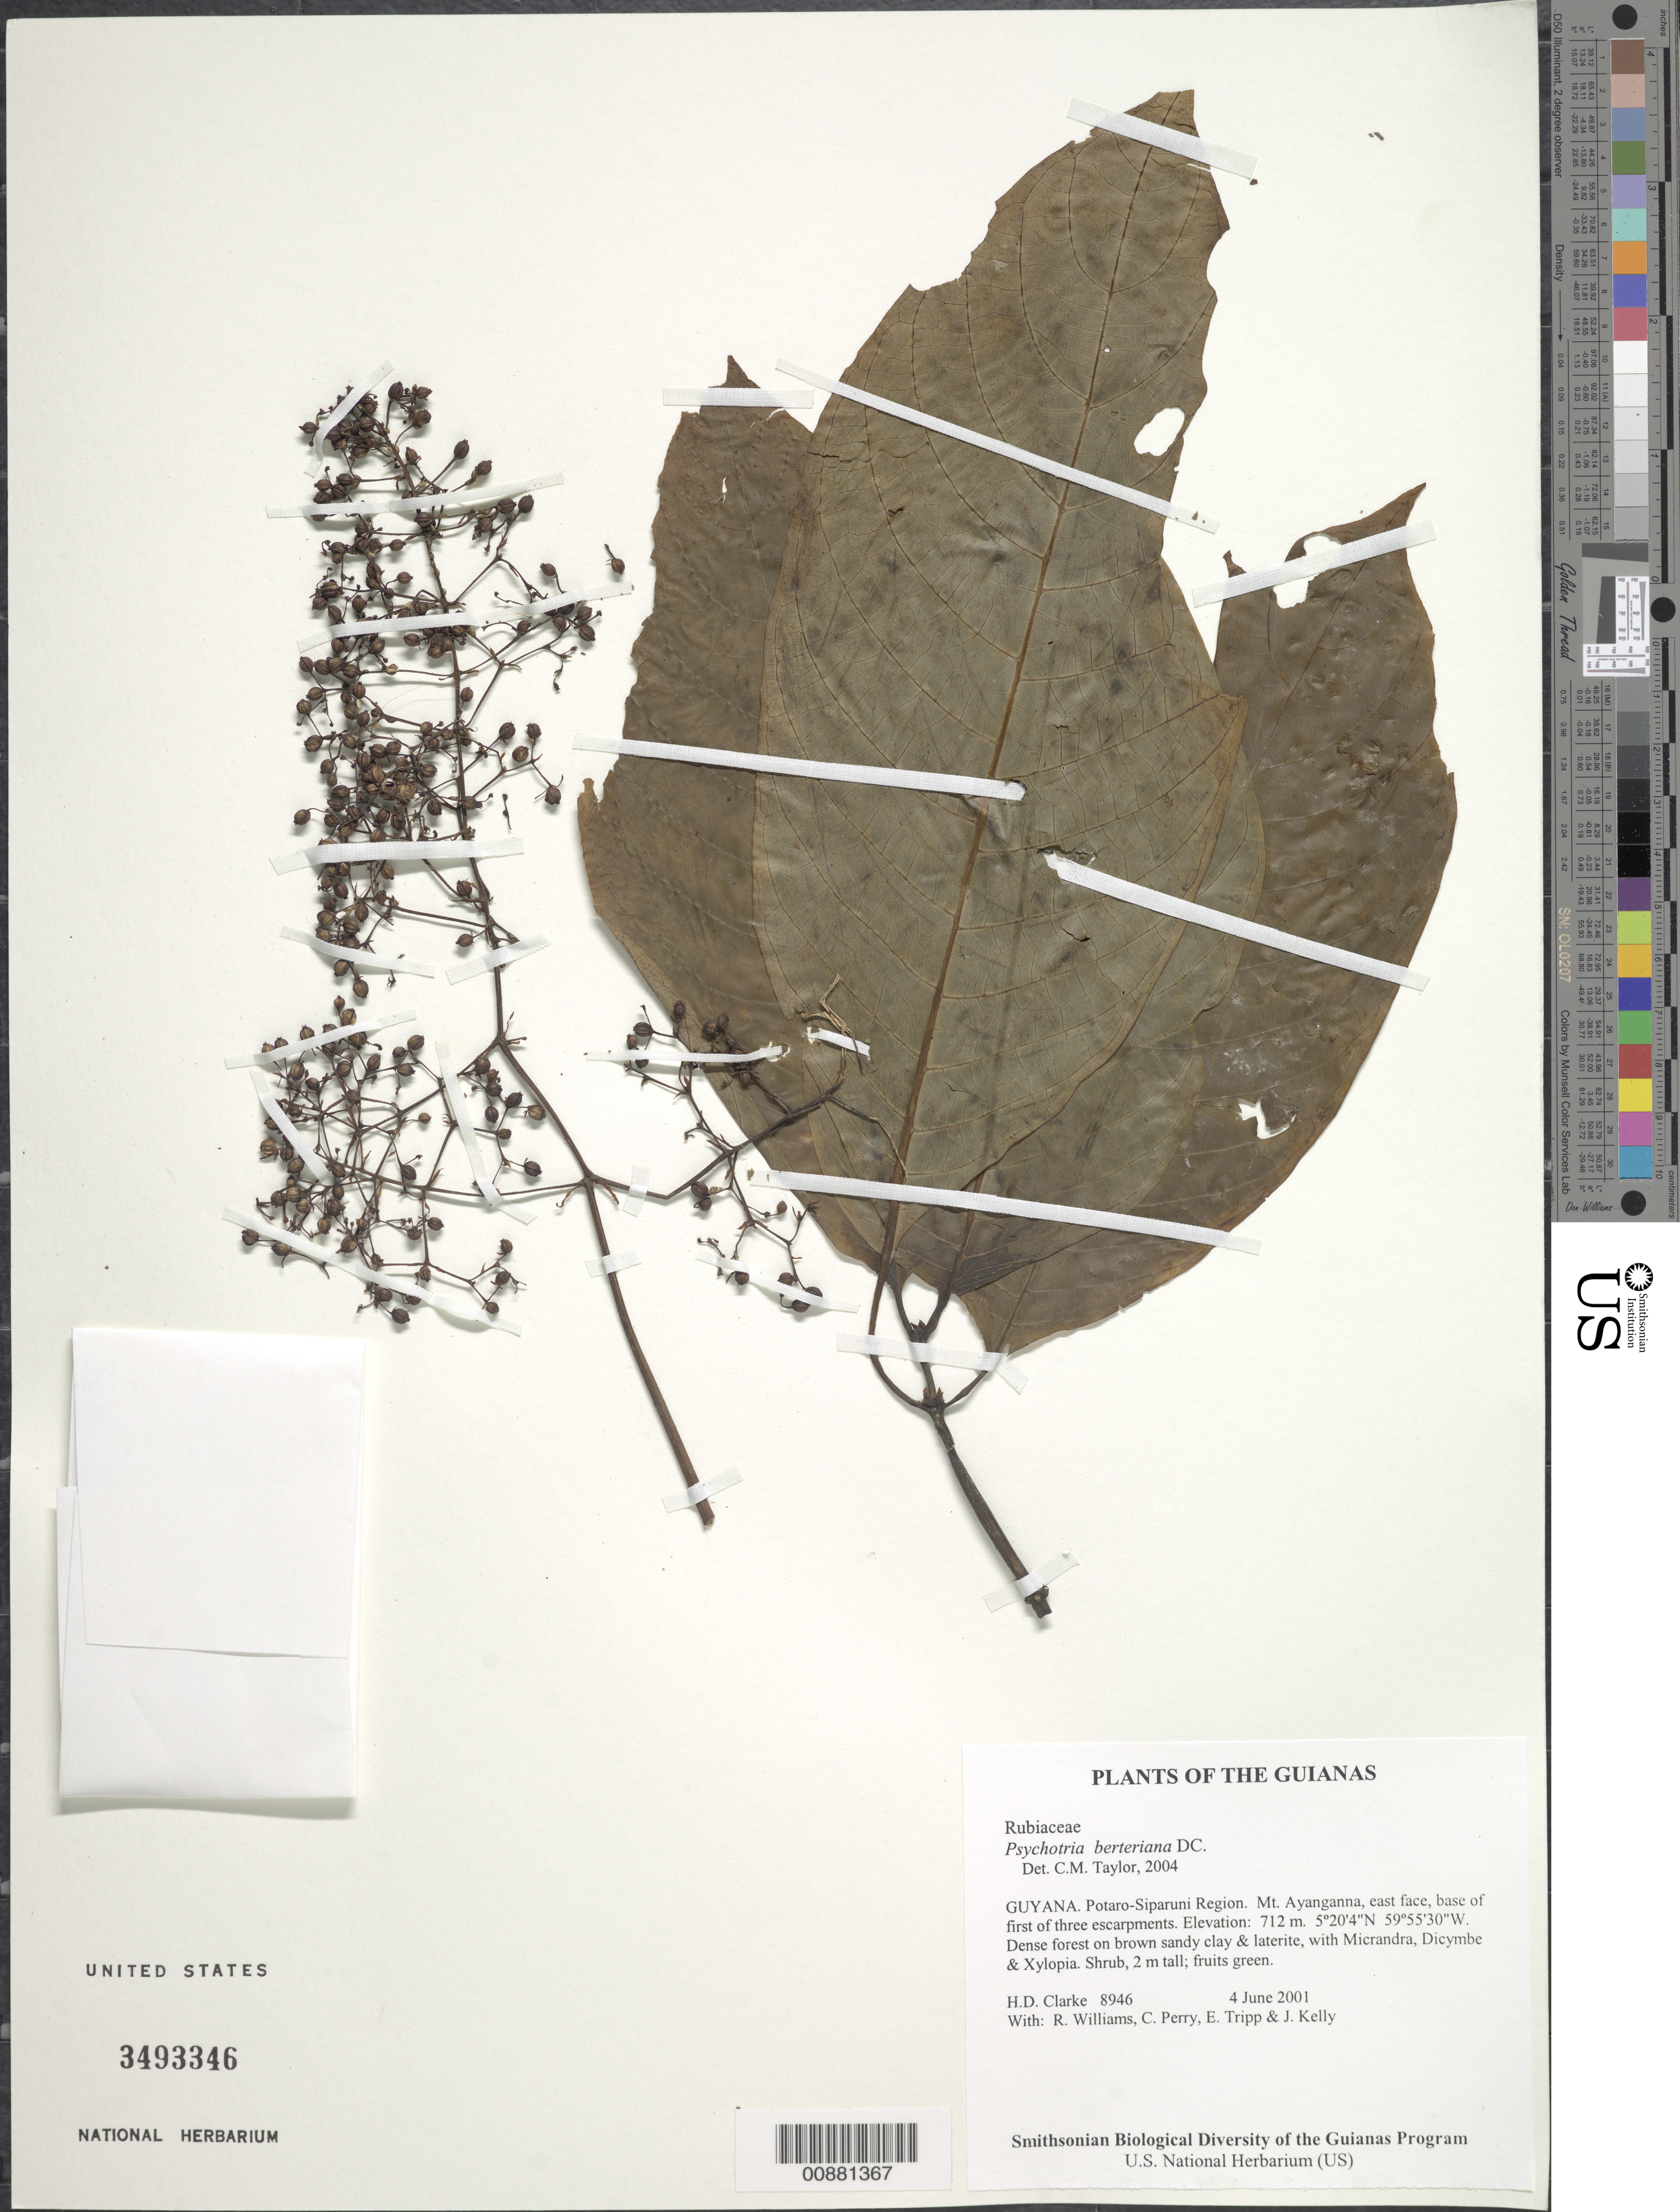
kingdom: Plantae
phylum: Tracheophyta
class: Magnoliopsida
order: Gentianales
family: Rubiaceae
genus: Palicourea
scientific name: Palicourea berteroana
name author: (DC.) Borhidi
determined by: Kirkbride, J. H., Jr.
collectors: H. D. Clarke, R. Williams, C. Perry, E. Tripp & J. Kelly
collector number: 8946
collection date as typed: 4 June 2001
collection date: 2001-06-04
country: Guyana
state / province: Potaro-Siparuni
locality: Mt. Ayanganna, east face, base of first of three escarpments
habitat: Dense forest on brown sandy clay & laterite, with Micrandra, Dicymbe & Xylopia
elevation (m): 712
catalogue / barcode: US 3493346